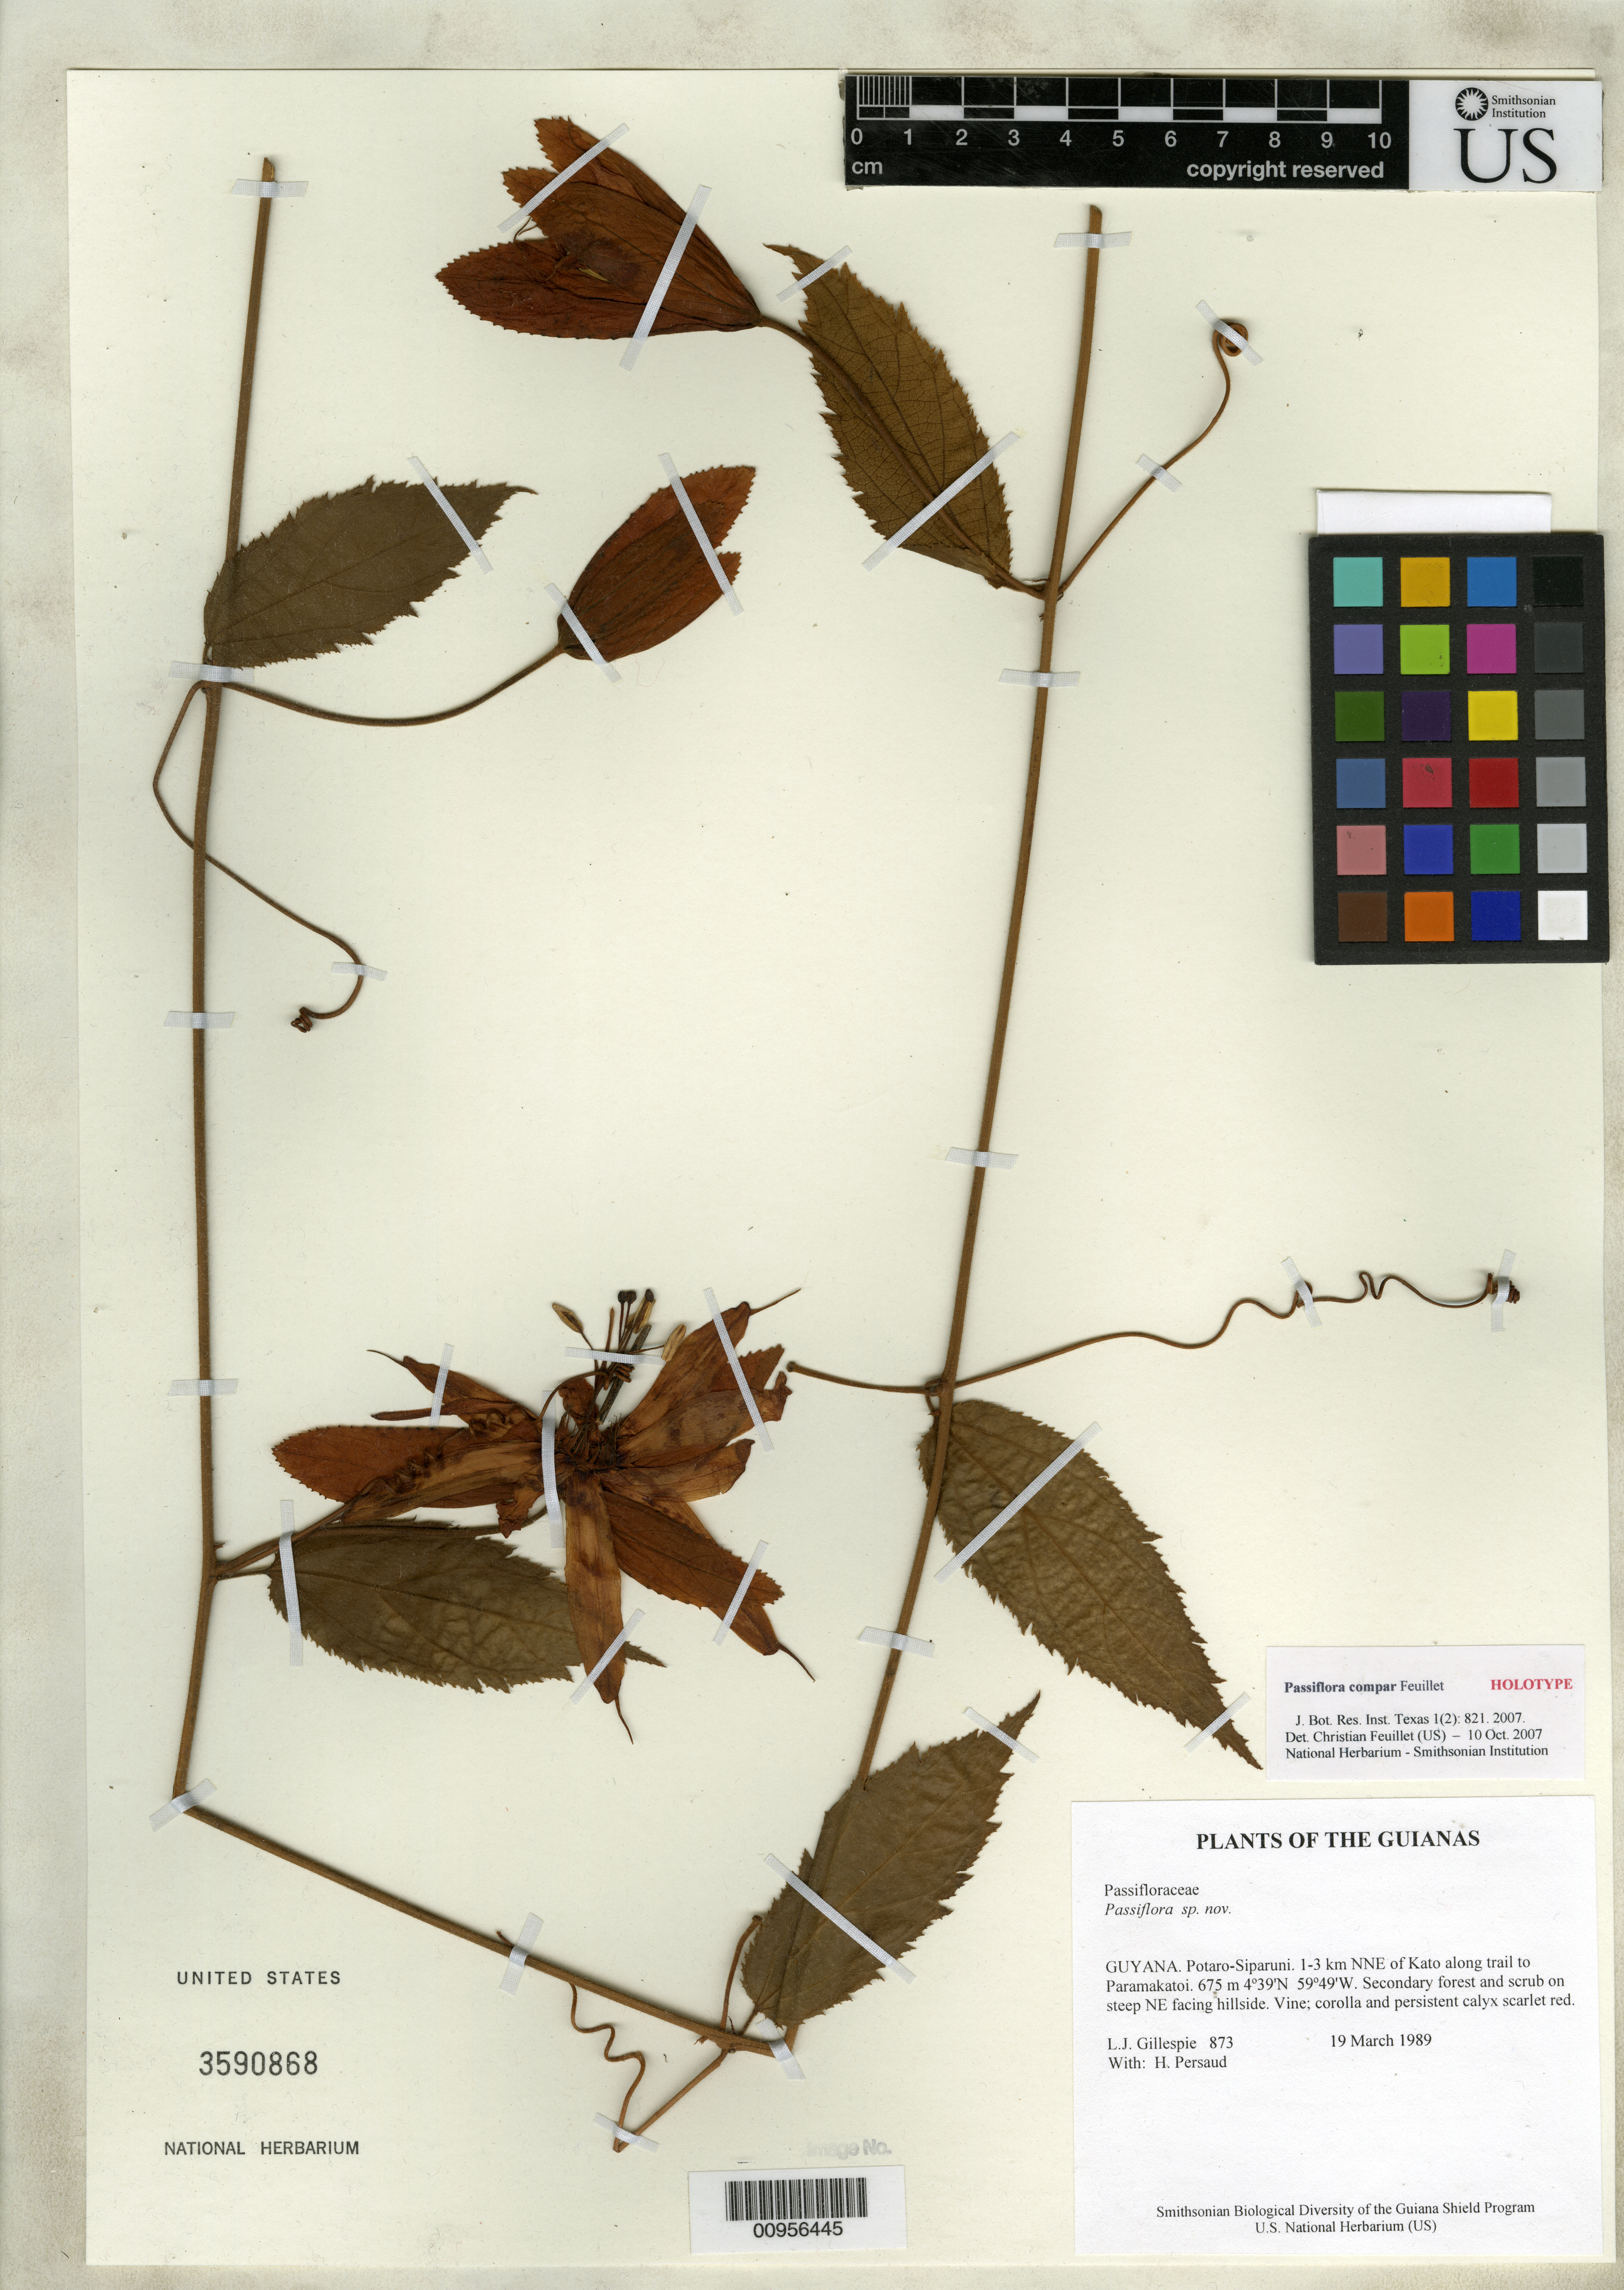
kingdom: Plantae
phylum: Tracheophyta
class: Magnoliopsida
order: Malpighiales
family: Passifloraceae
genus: Passiflora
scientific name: Passiflora compar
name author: Feuillet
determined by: Feuillet, C.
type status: Holotype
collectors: L. J. Gillespie & H. Persaud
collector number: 873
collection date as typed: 19 Mar 1989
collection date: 1989-03-19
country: Guyana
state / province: Potaro-Siparuni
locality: Potaro-Siparuni. 1-3 km NNE of Kato along trail to Paramakatoi.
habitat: Secondary forest and scrub on steep NE facing hillside.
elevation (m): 675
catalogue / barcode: US 3590868